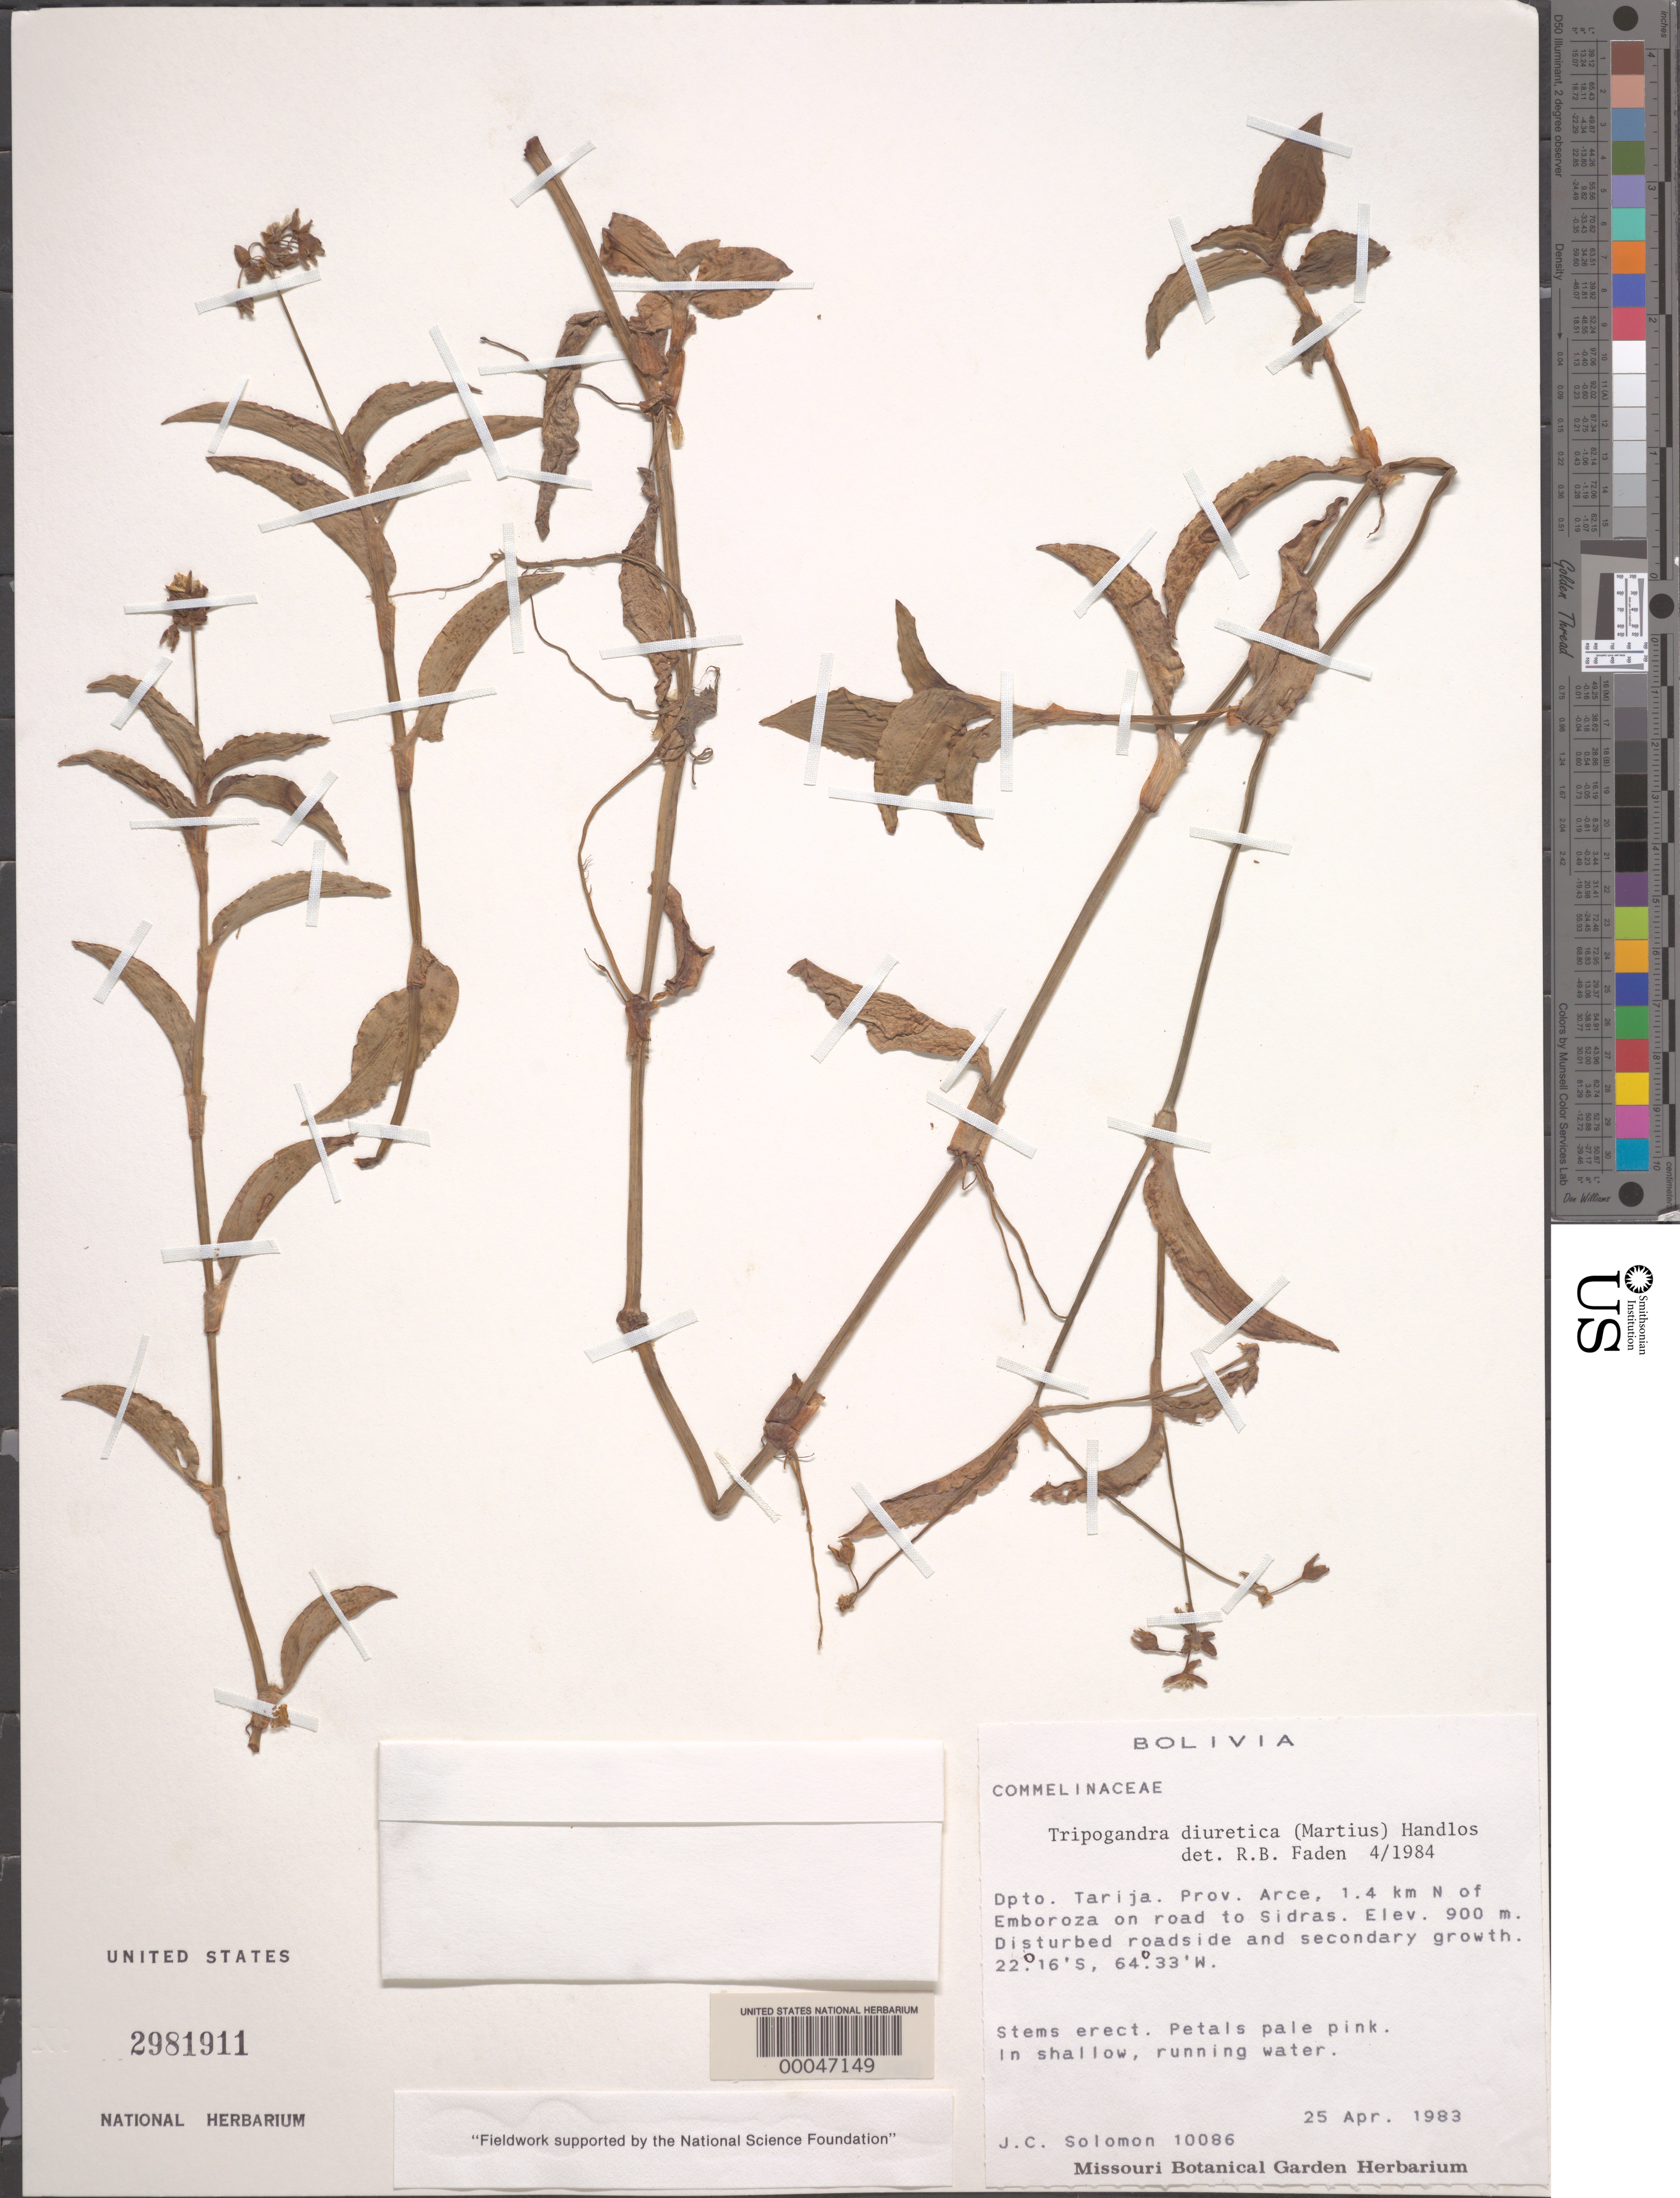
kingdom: Plantae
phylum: Tracheophyta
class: Liliopsida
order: Commelinales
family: Commelinaceae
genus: Tripogandra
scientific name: Tripogandra diuretica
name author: (Mart.) Handlos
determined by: Faden, Robert B., (US), Smithsonian Institution - National Museum of Natural History (UNITED STATES)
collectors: J. C. Solomon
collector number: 10086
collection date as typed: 25 Apr 1983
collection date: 1983-04-25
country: Bolivia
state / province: Tarija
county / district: Arce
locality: N of Emboroza, road to sideras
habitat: Shallow water, disturbed roadside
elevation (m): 900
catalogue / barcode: US 2981911